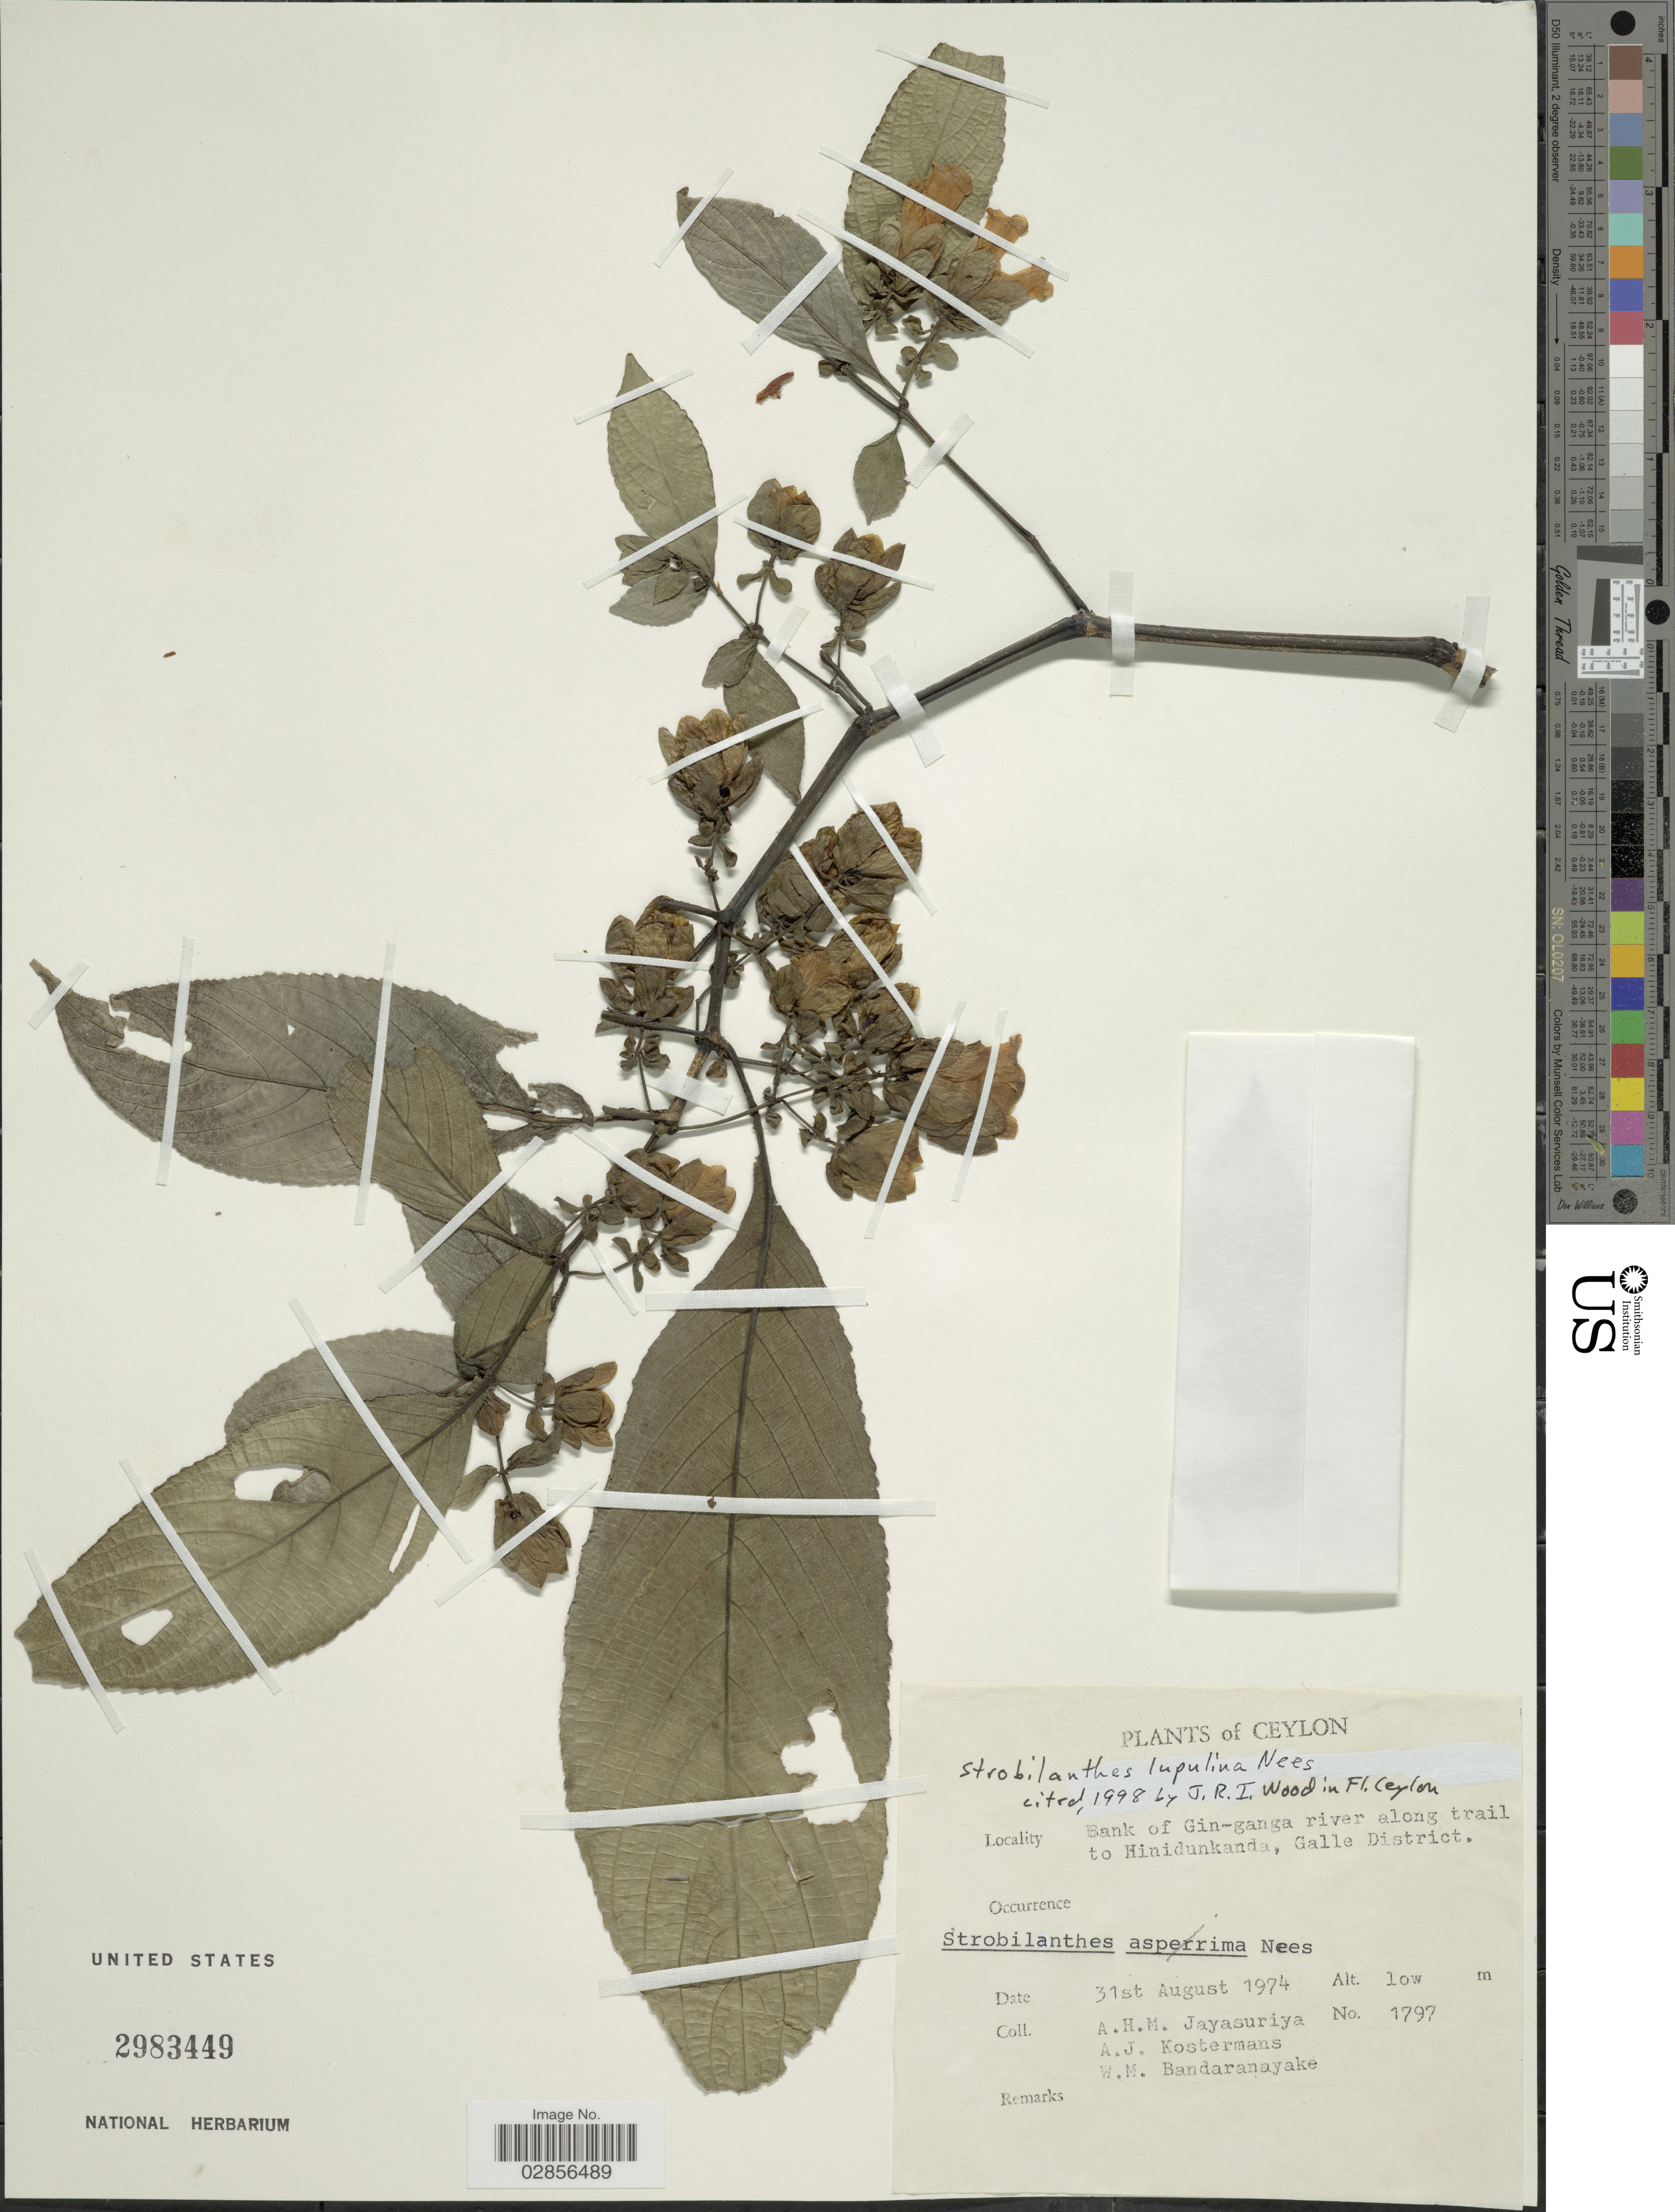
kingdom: Plantae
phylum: Tracheophyta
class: Magnoliopsida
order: Lamiales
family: Acanthaceae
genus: Strobilanthes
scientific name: Strobilanthes lupulina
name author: Nees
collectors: A. Jayasuriya, A. J. G. Kostermans & W. Bandaranayake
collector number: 1797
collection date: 1974-08-31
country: Sri Lanka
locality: Ceylon. Bank of Gin-ganga river along trail to Hinidunkanda, Galle District.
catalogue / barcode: US 2983449